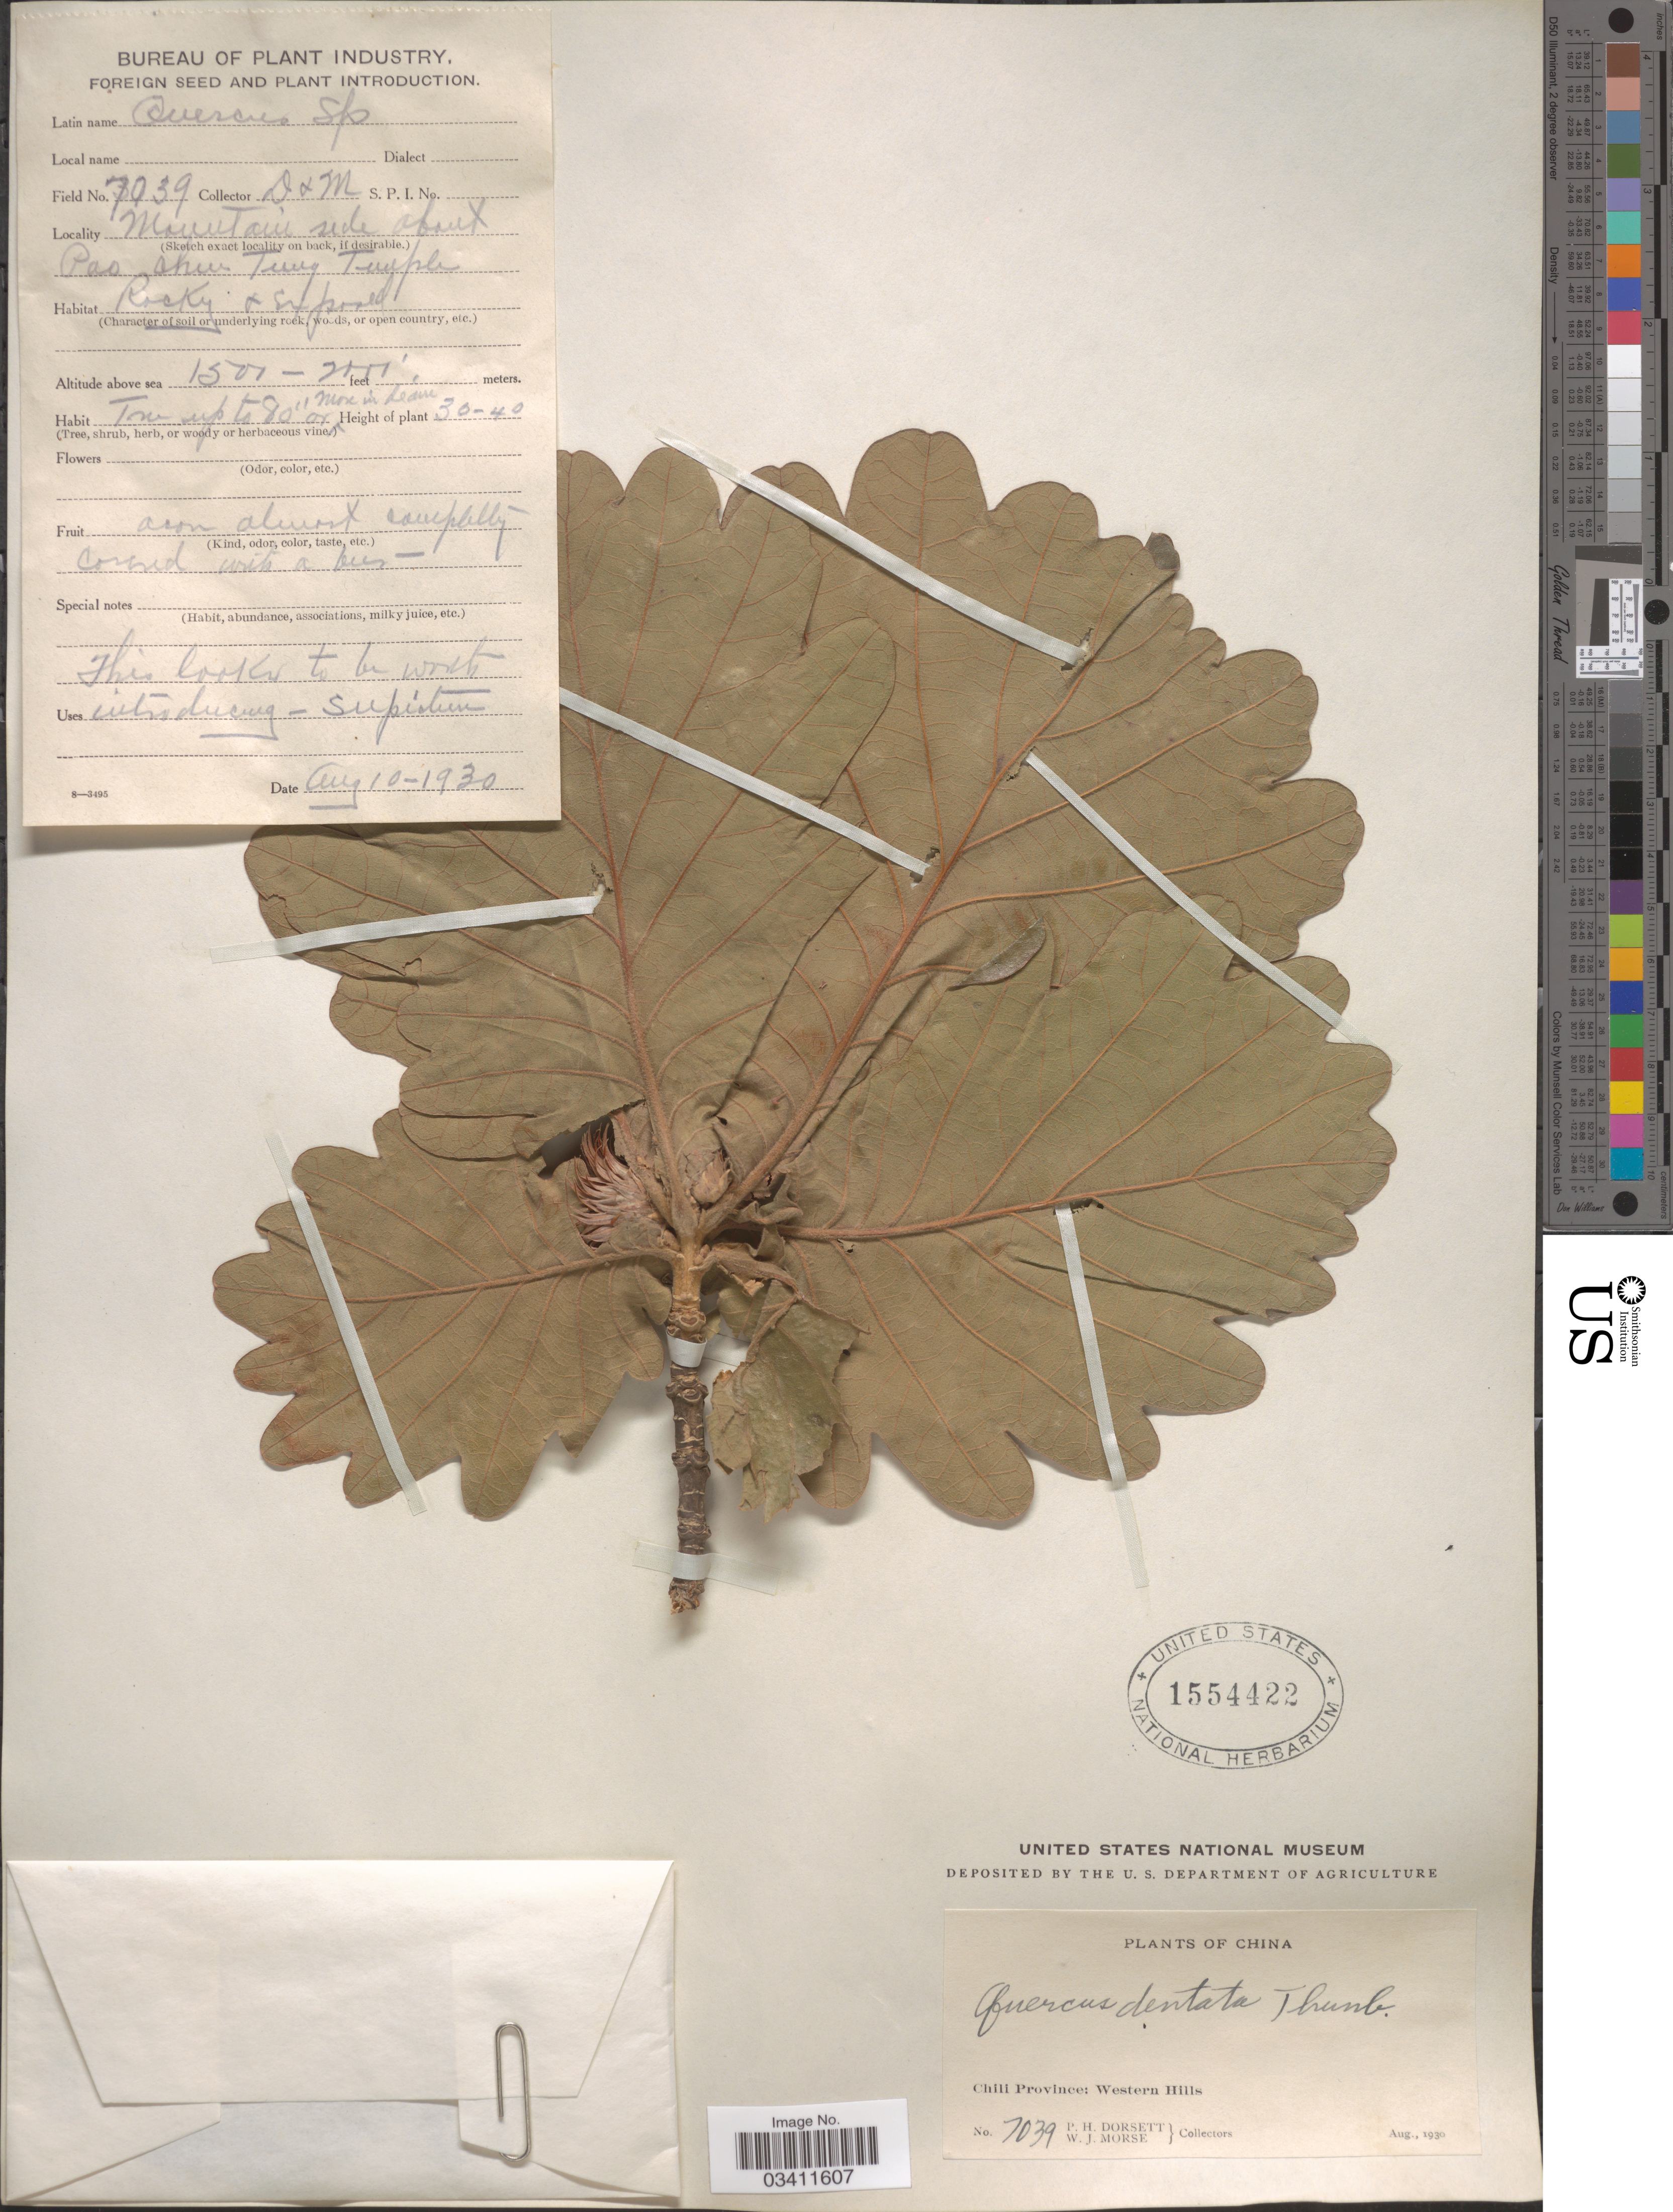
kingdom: Plantae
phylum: Tracheophyta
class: Magnoliopsida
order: Fagales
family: Fagaceae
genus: Quercus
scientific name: Quercus dentata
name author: Thunb.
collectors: P. H. Dorsett & W. J. Morse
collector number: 7039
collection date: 1930-08-10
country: China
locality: Chili Province: Western Hills. Mountain side about Pao shun [interpreted] Tung Temple.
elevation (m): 457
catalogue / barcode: US 1554422